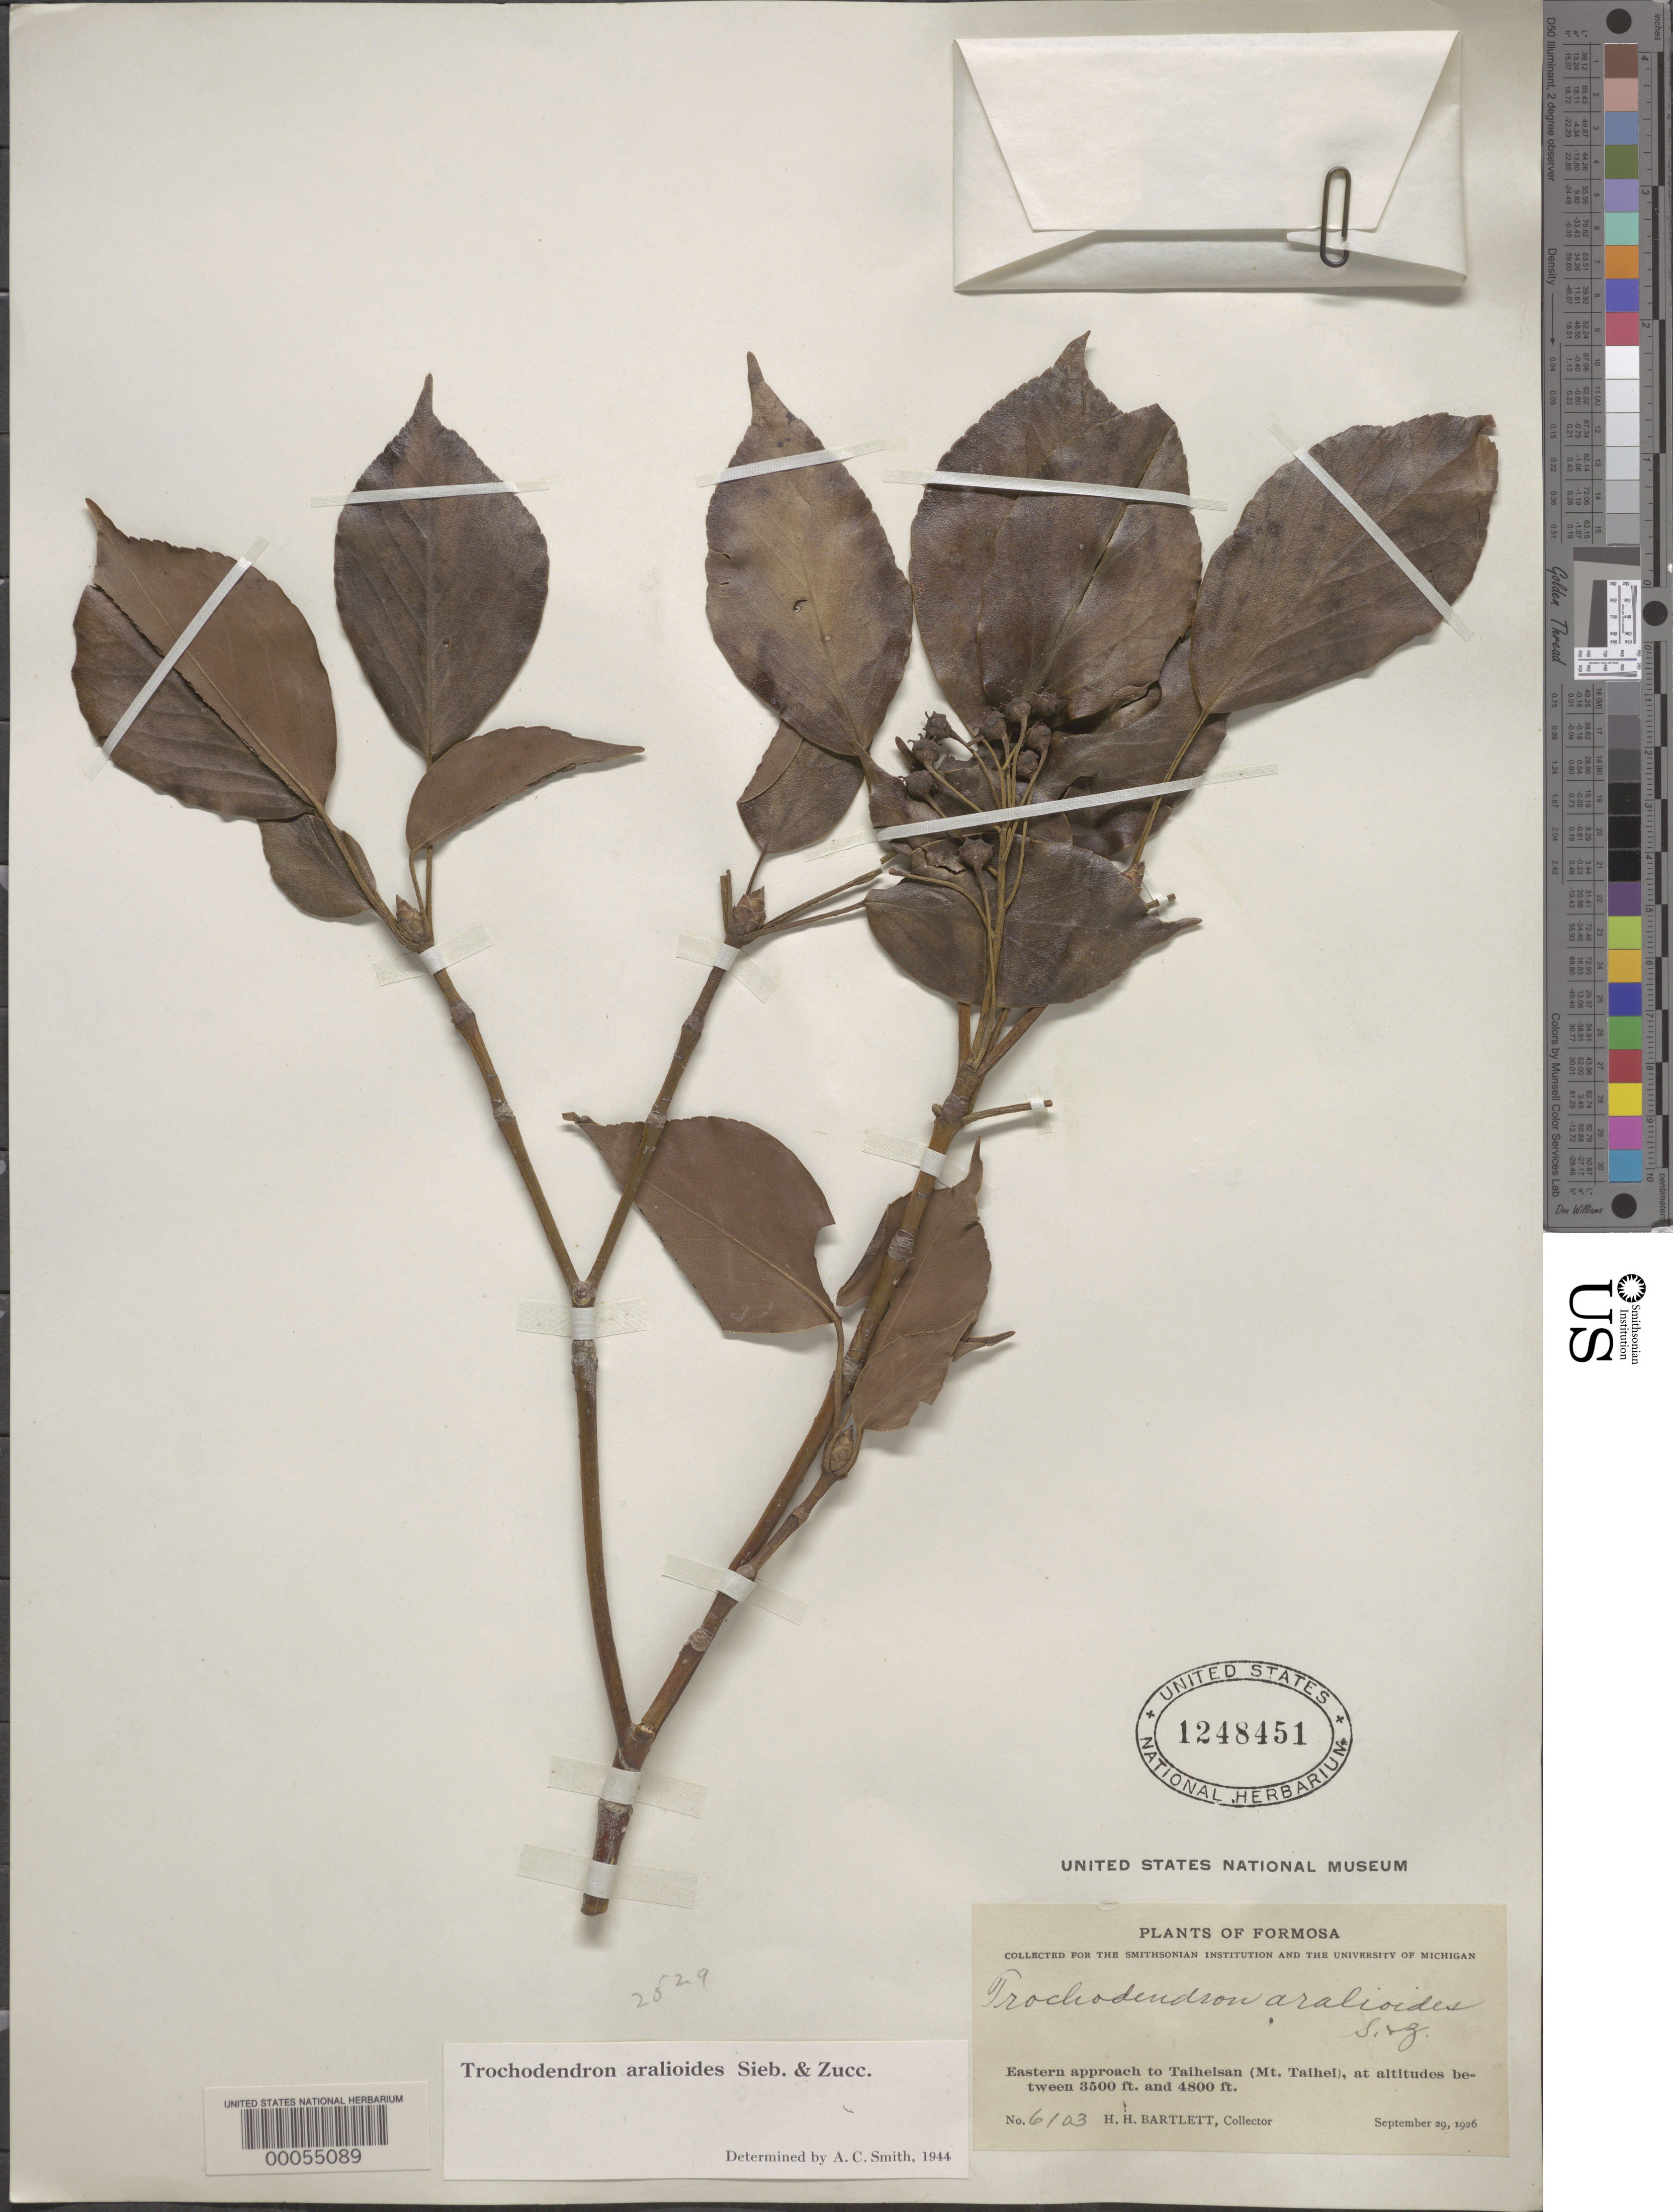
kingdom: Plantae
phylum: Tracheophyta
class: Magnoliopsida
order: Trochodendrales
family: Trochodendraceae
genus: Trochodendron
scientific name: Trochodendron aralioides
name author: Siebold & Zucc.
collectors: H. H. Bartlett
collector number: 6103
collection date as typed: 29 Sep 1926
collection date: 1926-09-29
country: China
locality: Eastern approach to taiheisan (mt. taihei)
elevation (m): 1067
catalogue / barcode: US 1248451